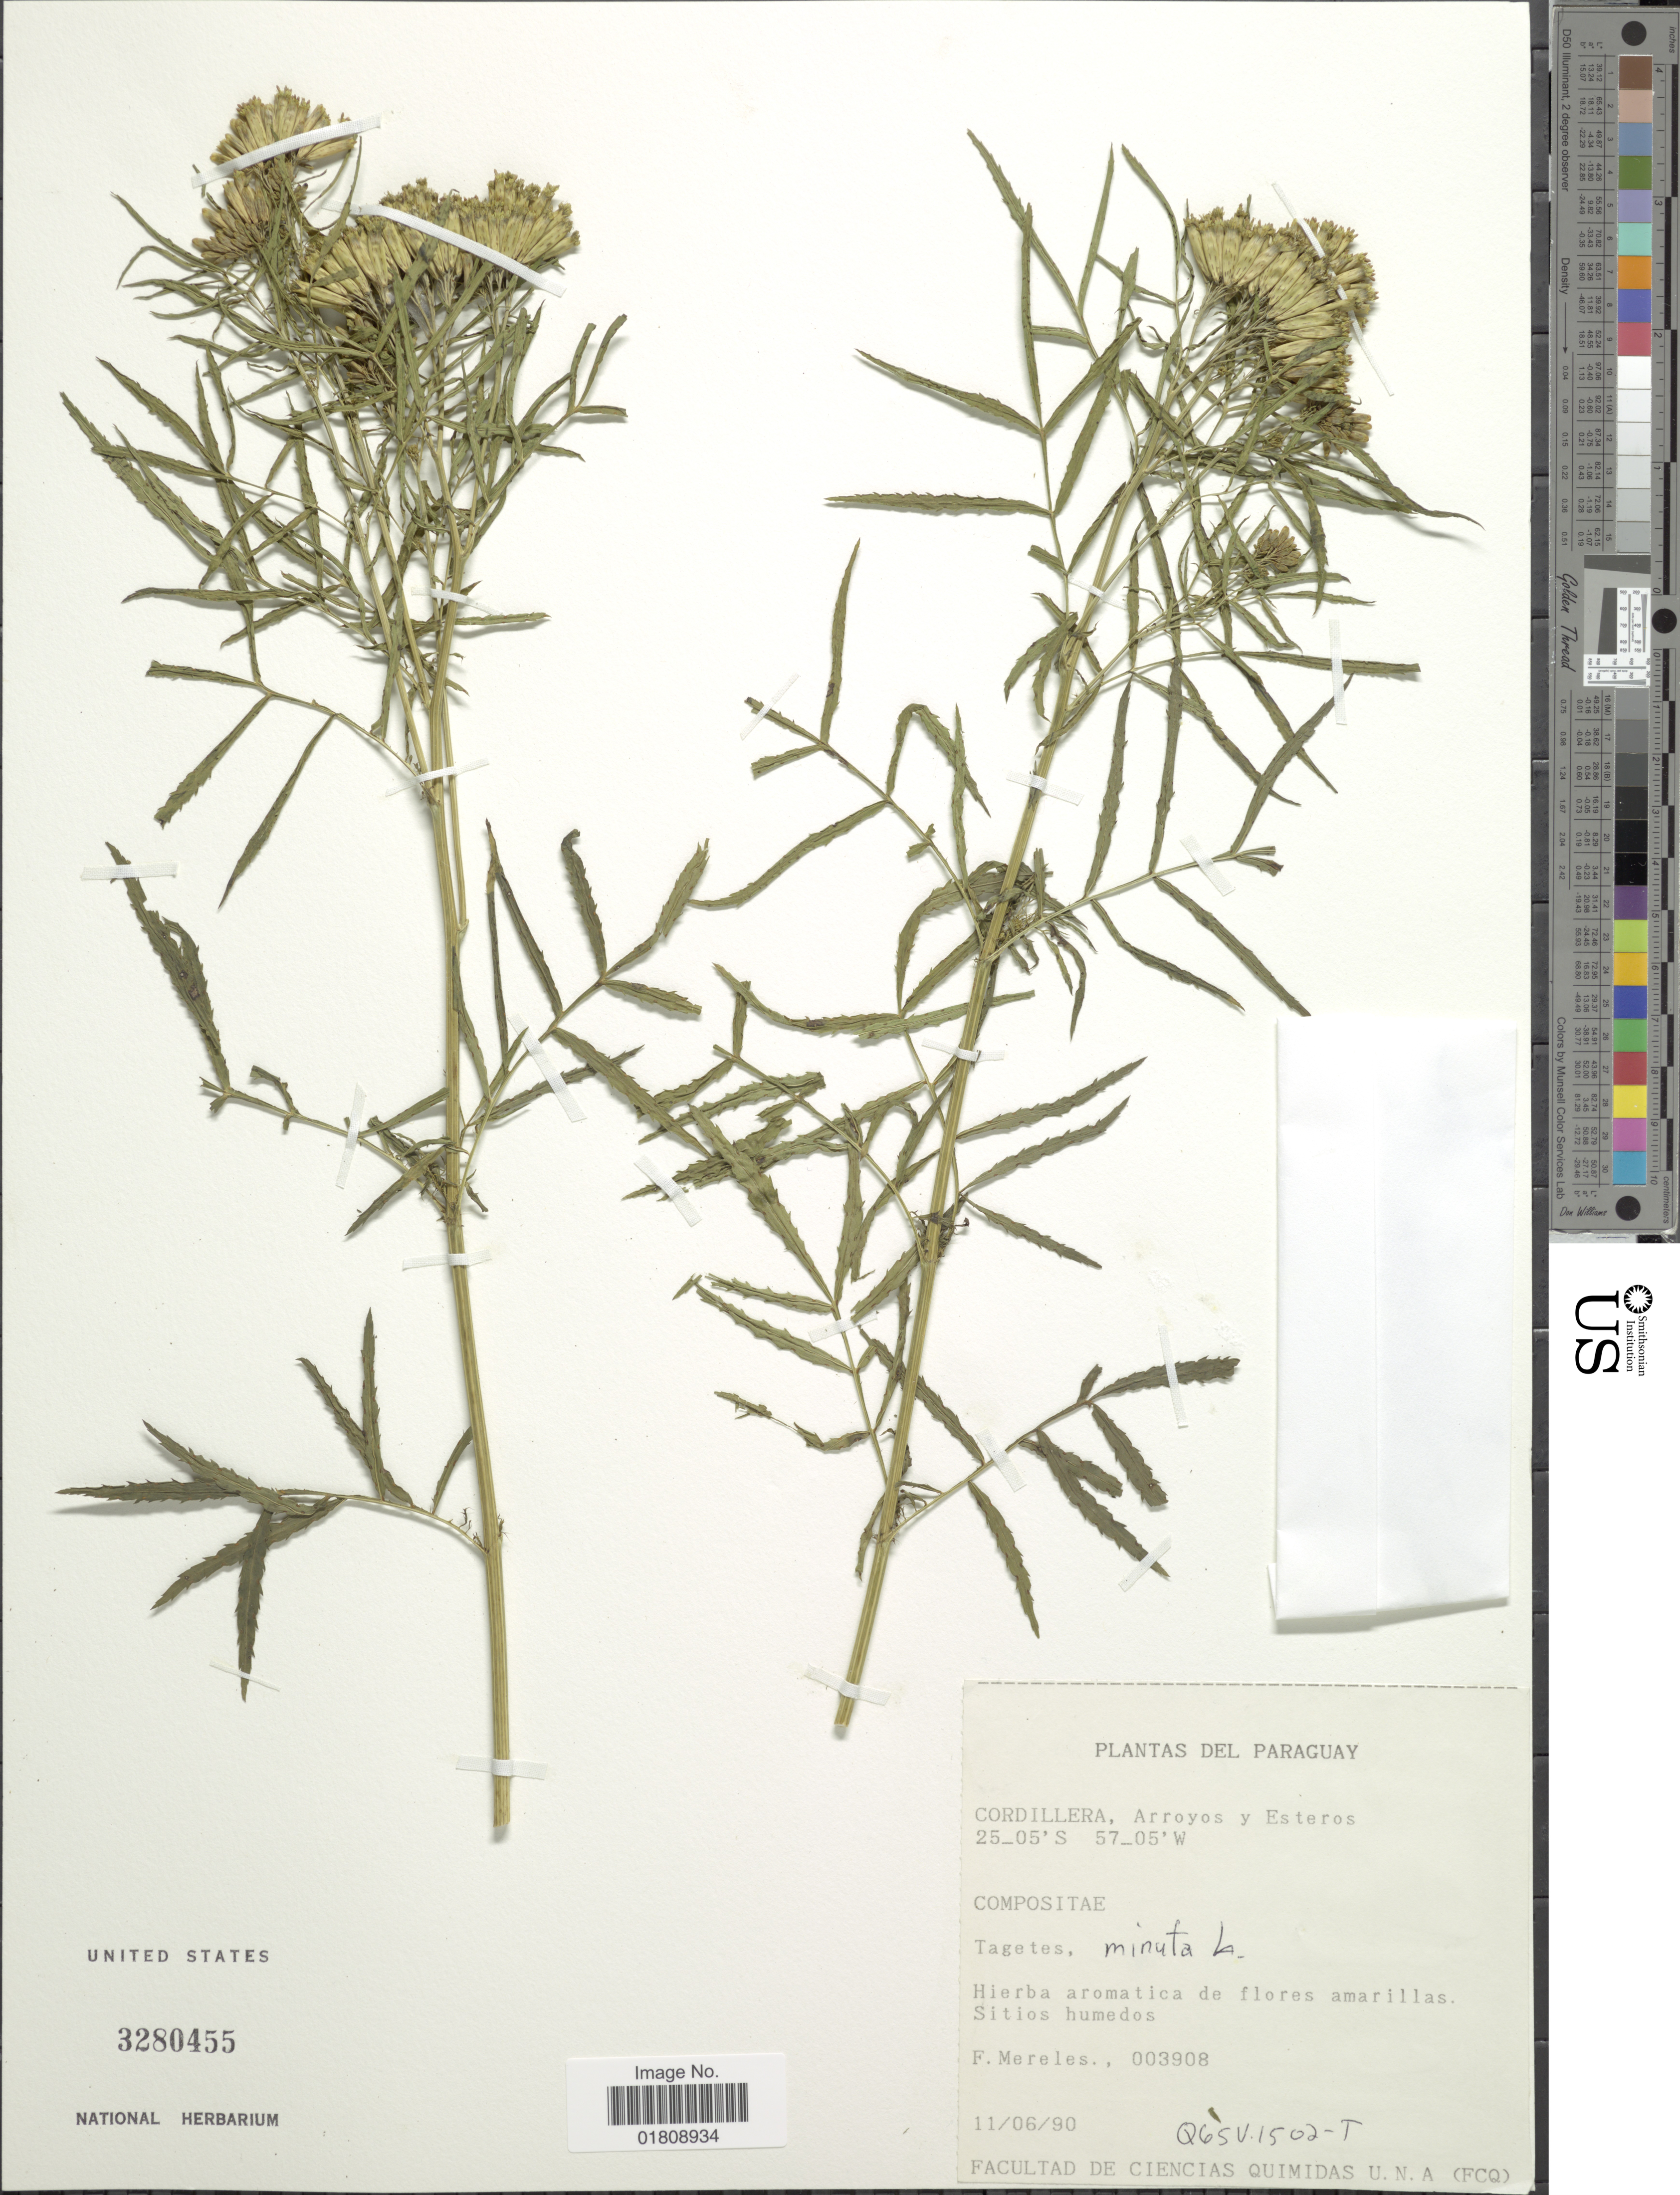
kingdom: Plantae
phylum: Tracheophyta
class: Magnoliopsida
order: Asterales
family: Asteraceae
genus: Tagetes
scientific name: Tagetes minuta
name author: L.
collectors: F. Mereles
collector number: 003908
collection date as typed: Transcribed d/m/y: 11/6/90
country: Paraguay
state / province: Cordillera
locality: Arroyos y Esteros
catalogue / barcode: US 3280455